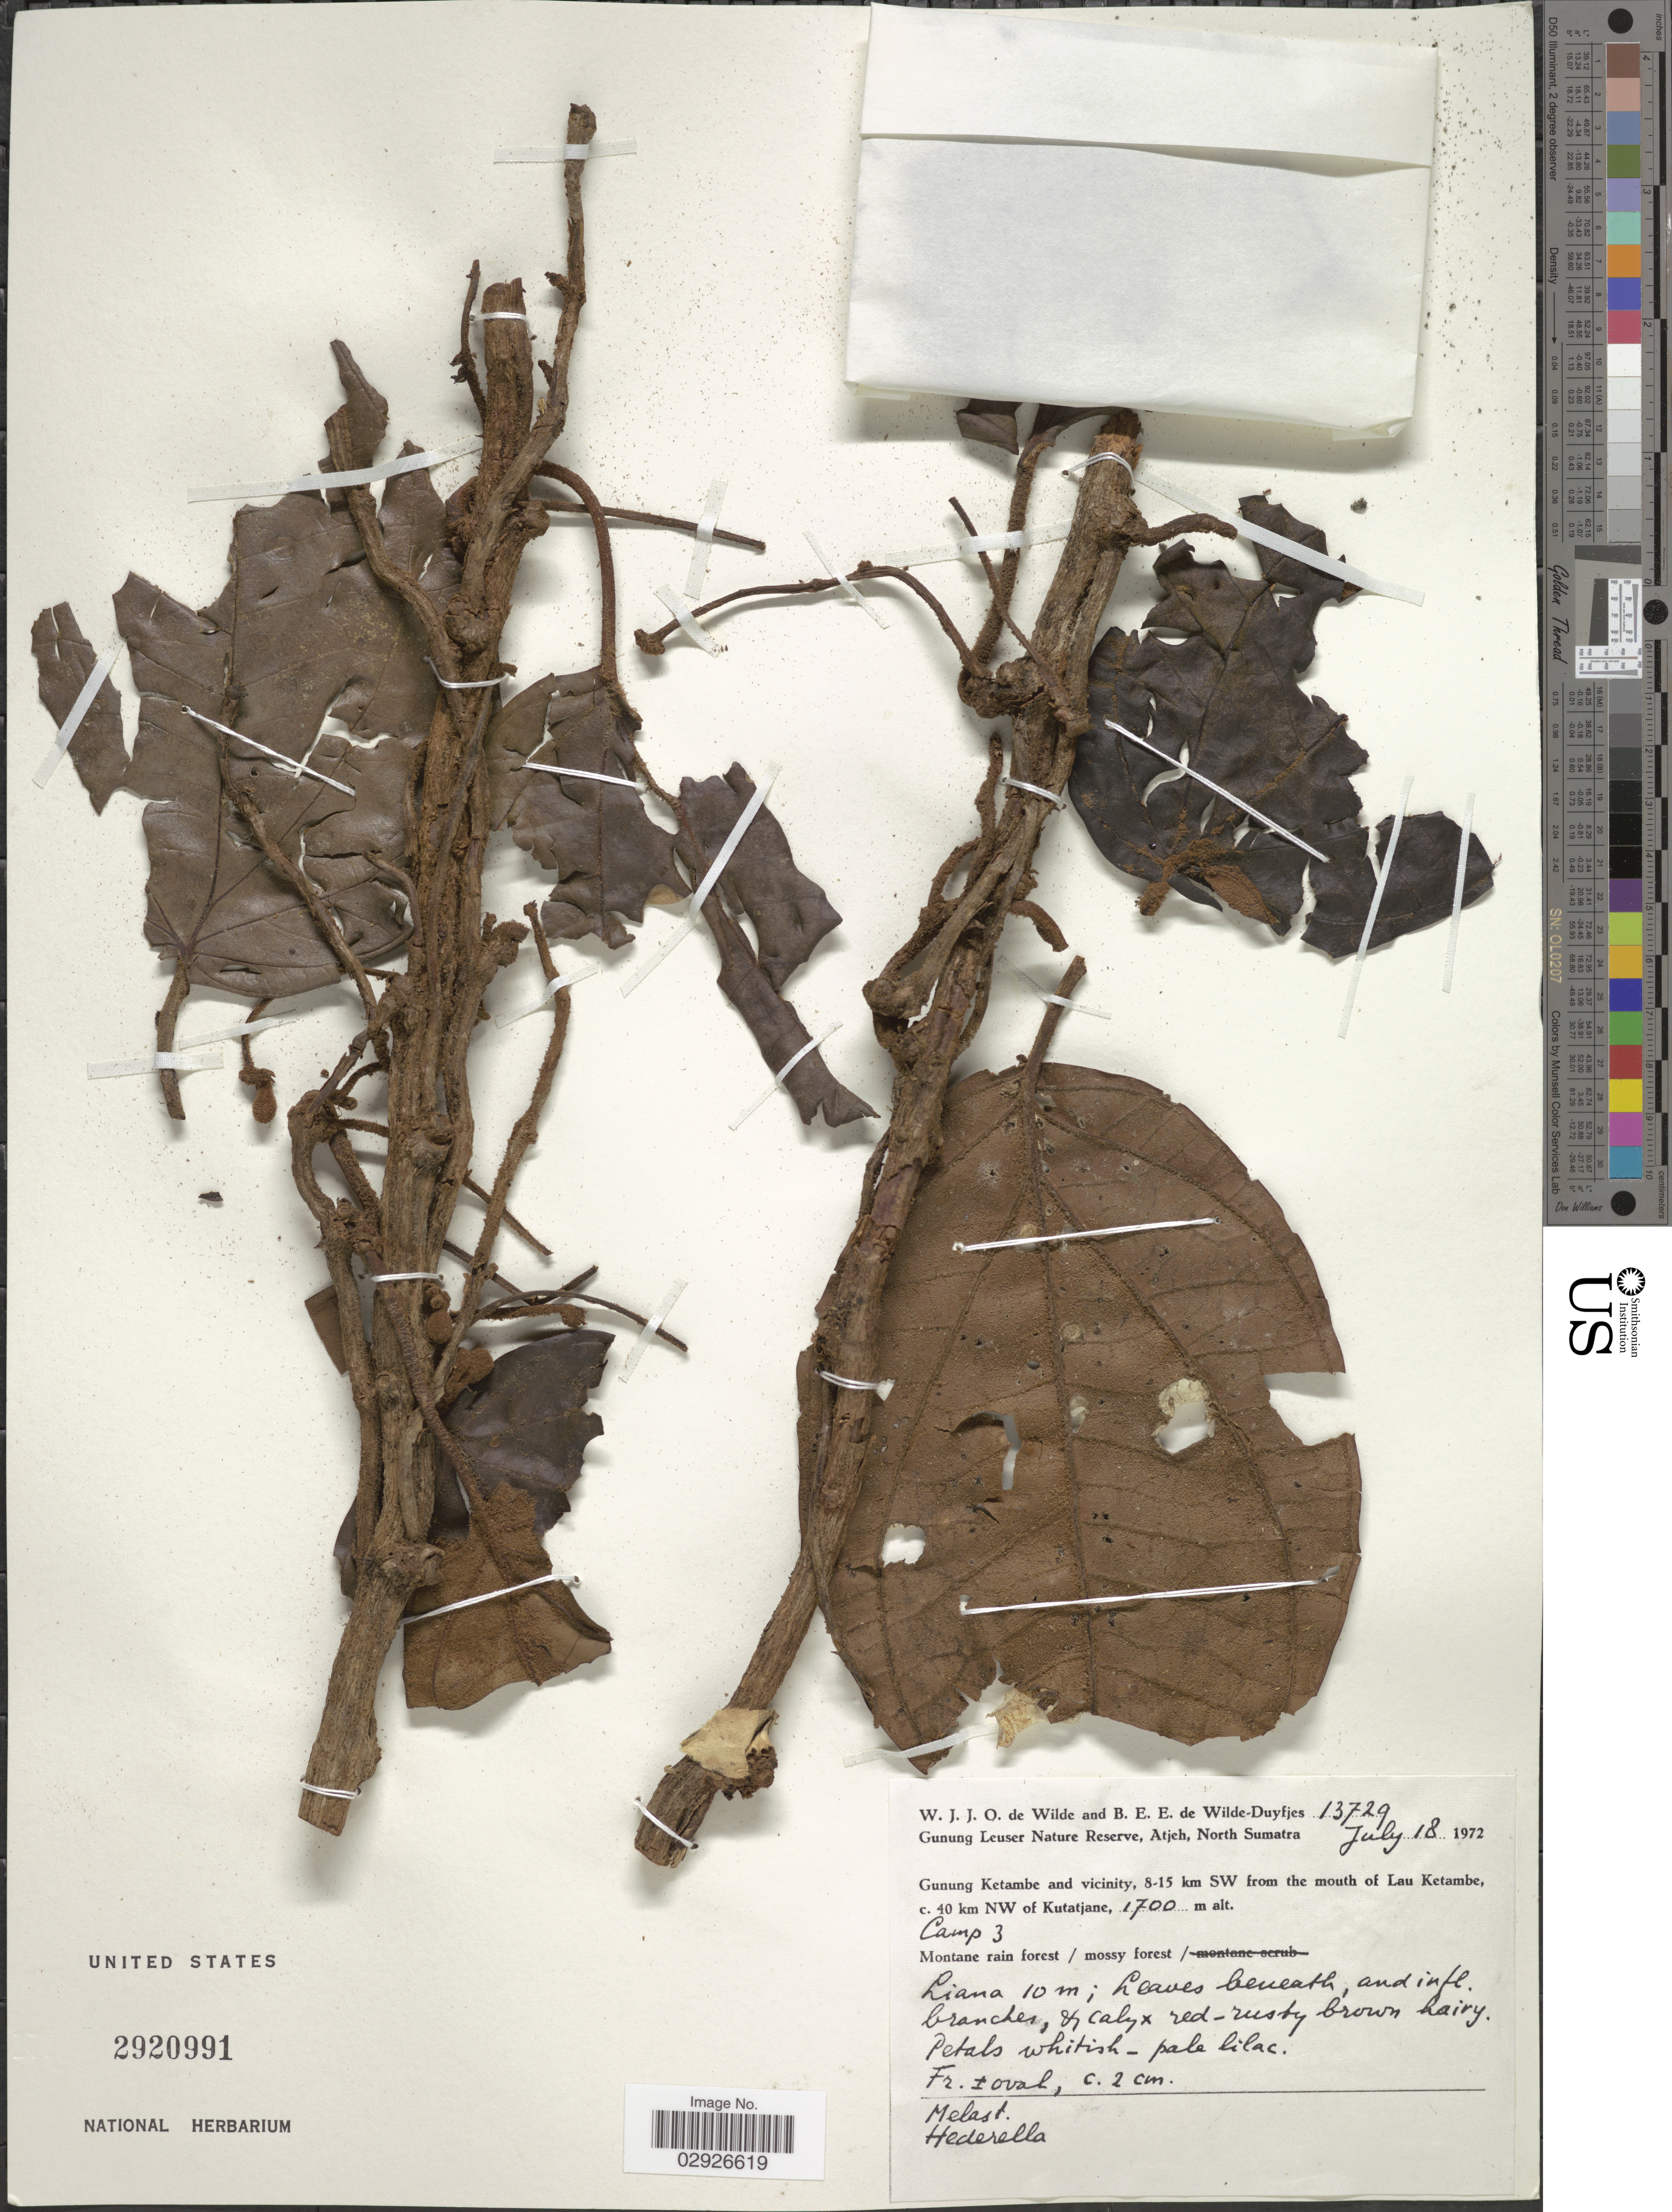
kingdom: Plantae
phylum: Tracheophyta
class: Magnoliopsida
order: Myrtales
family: Melastomataceae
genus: Catanthera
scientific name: Catanthera sp.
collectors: W. J. de Wilde & B. E. de Wilde-Duyfjes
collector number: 13729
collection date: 1972-07-18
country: Indonesia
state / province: Sumatra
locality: Gunung Leuser Nature Reserve, Atjeh, North Sumatra. Gunung Ketambe and vicinity, 8-15 km SW from the mouth of Lau Ketambe, c. 40 km NW of Kutatjane. Camp 3.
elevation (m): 1700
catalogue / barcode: US 2920991